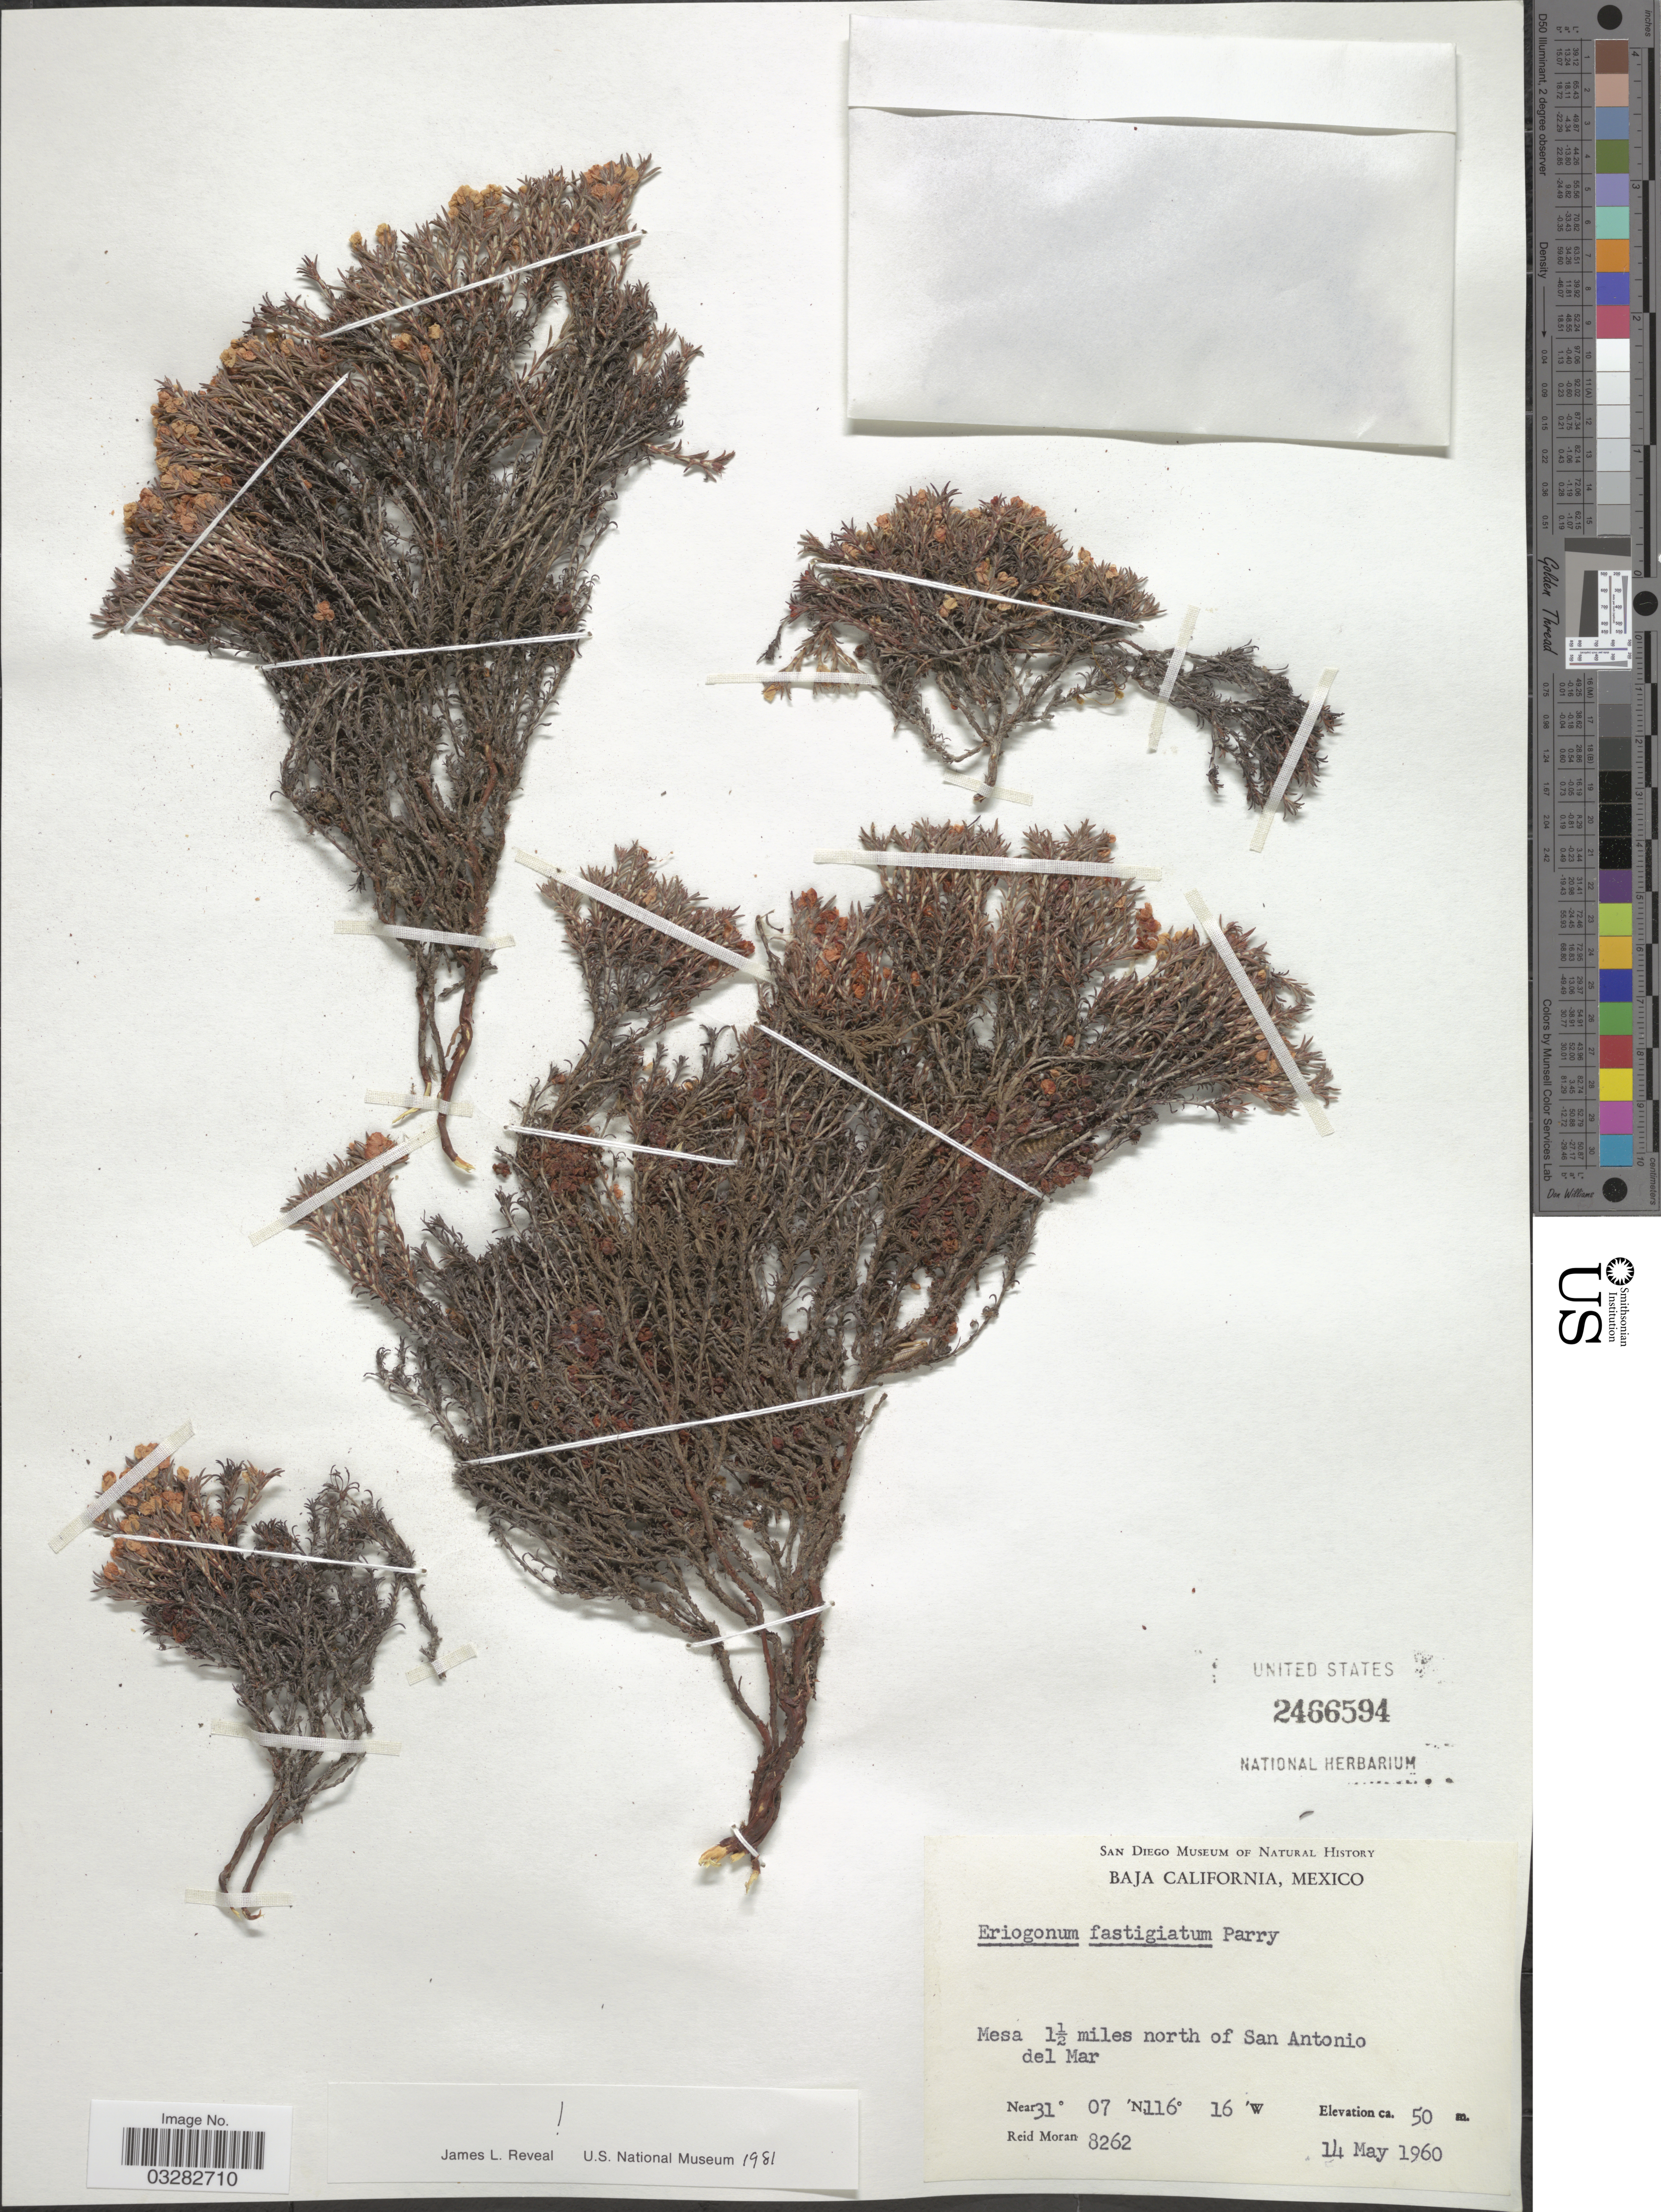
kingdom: Plantae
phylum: Tracheophyta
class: Magnoliopsida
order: Caryophyllales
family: Polygonaceae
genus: Eriogonum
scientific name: Eriogonum fastigiatum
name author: Parry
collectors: R. Moran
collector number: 8262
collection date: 1960-05-14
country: Mexico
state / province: Baja California Norte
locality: Mesa 1½ miles north of San Antonio del Mar.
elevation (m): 50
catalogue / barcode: US 2466594